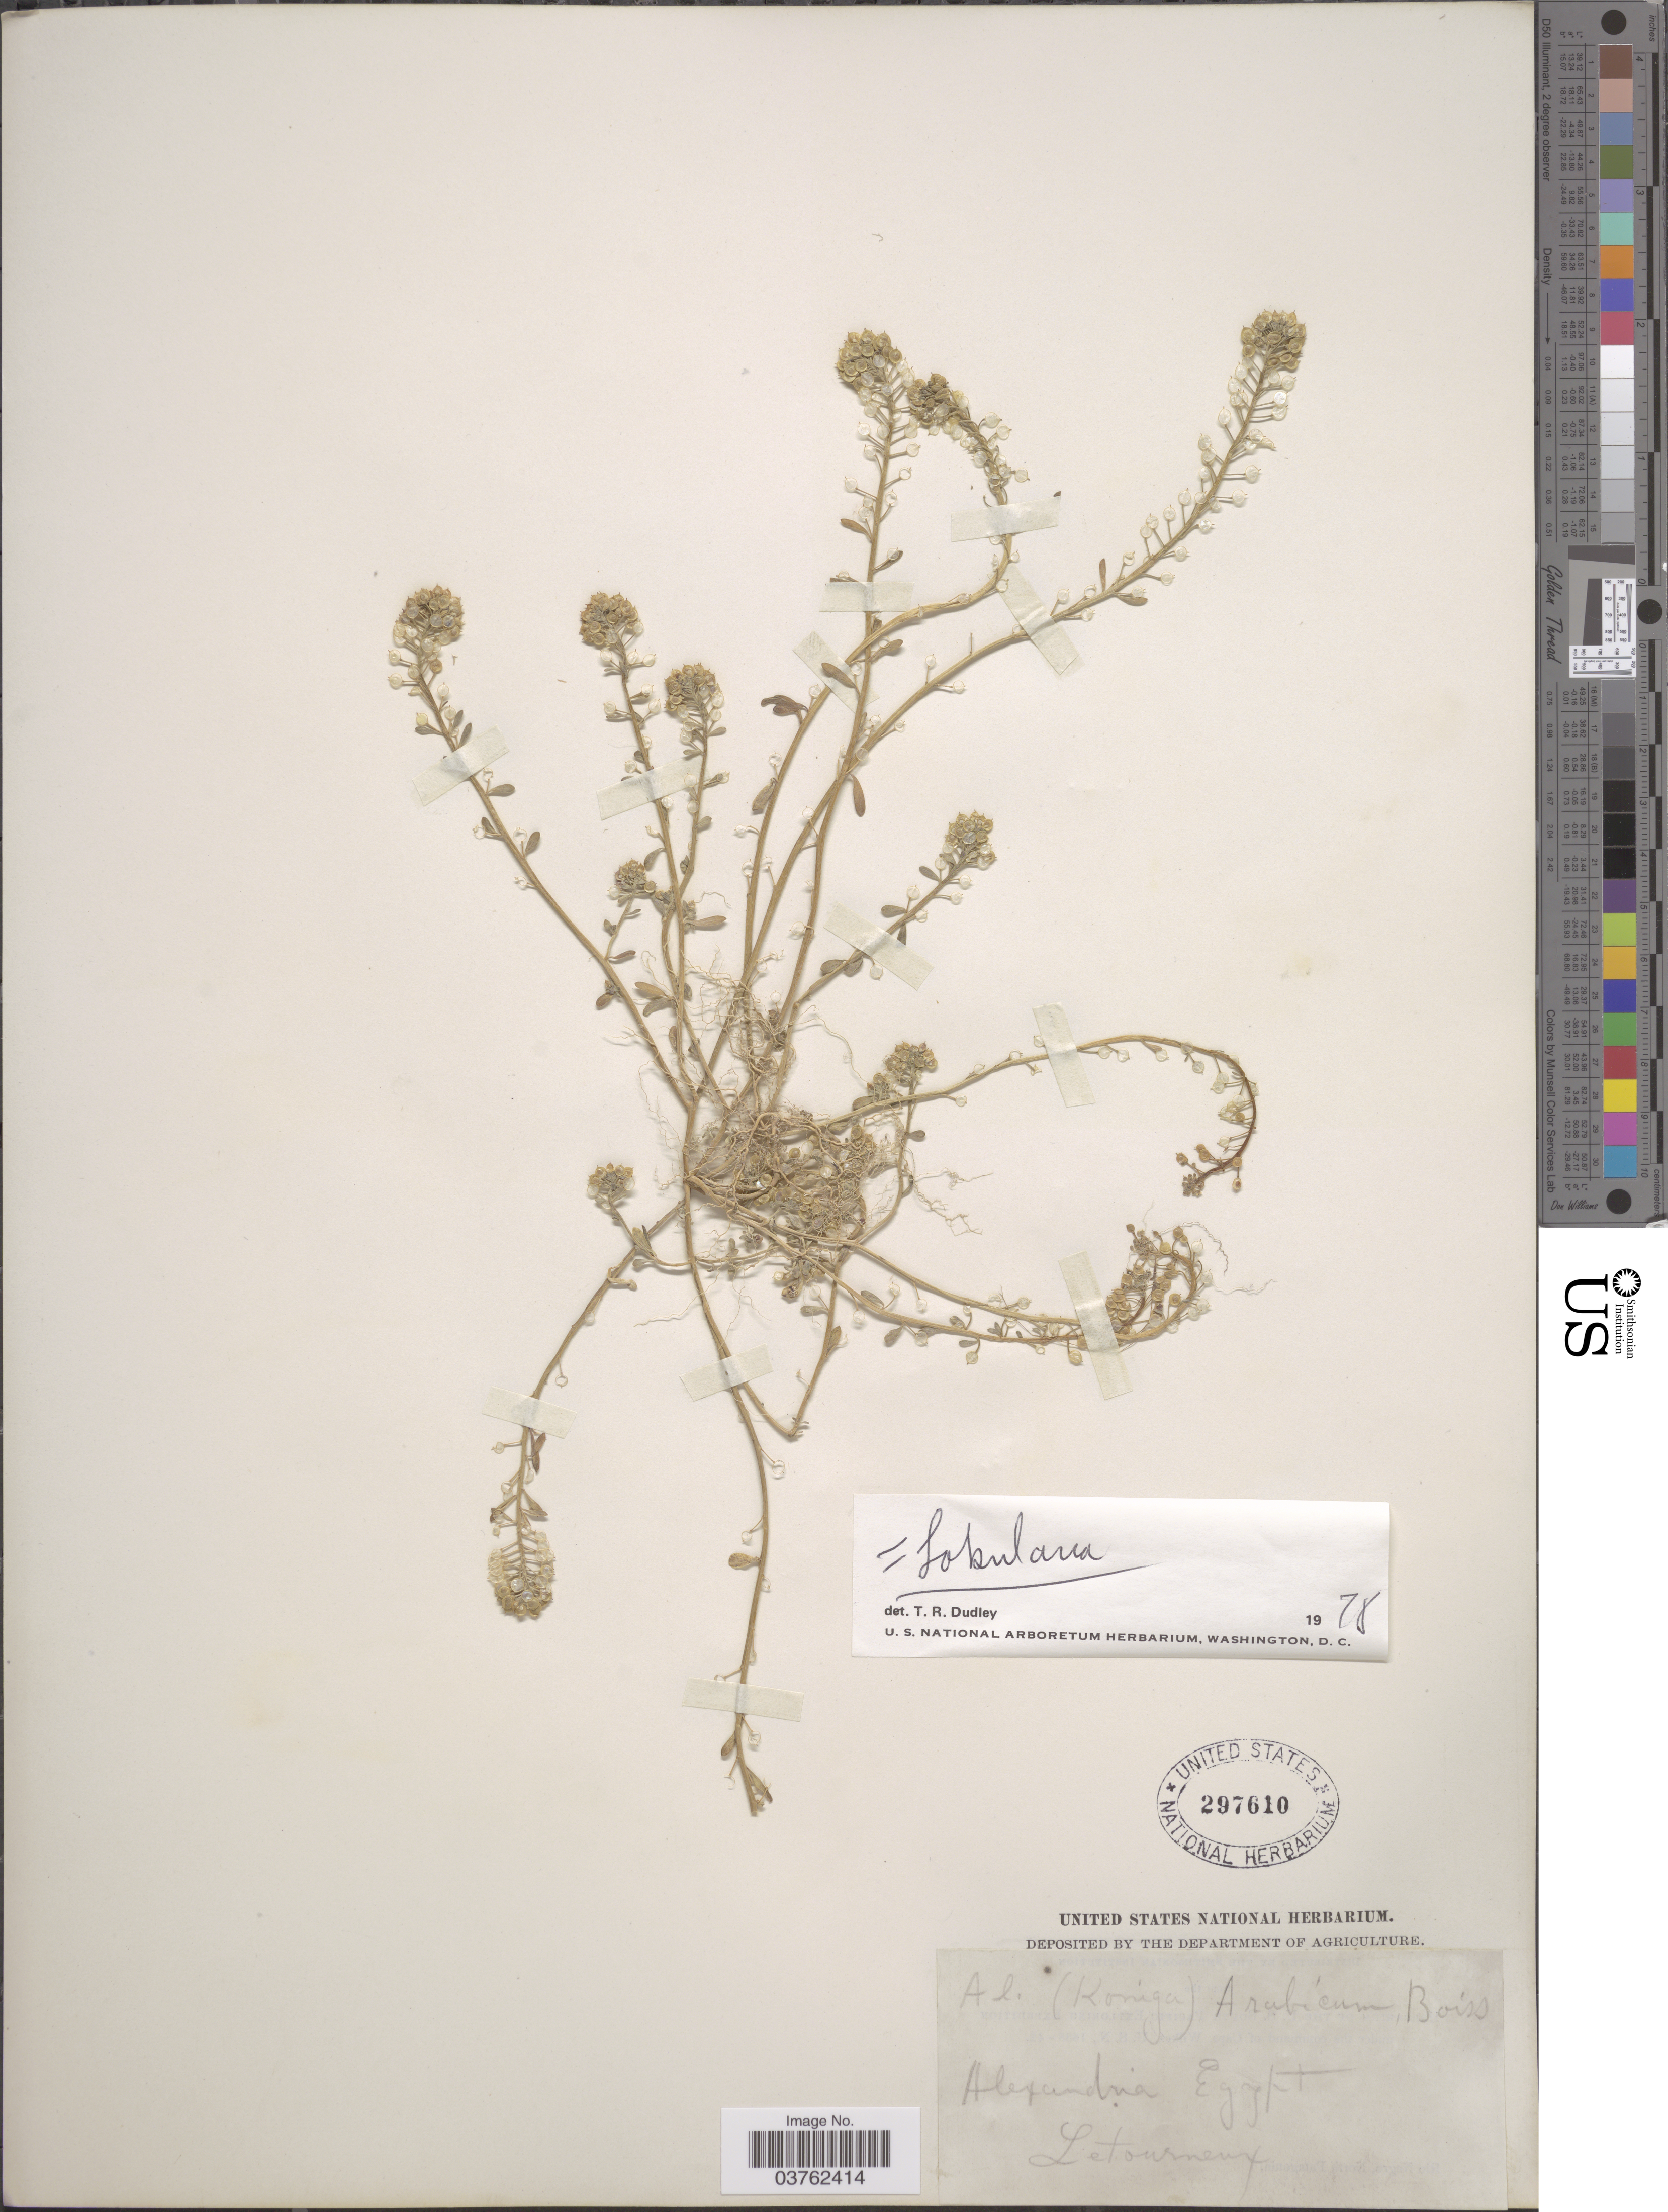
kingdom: Plantae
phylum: Tracheophyta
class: Magnoliopsida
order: Brassicales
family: Brassicaceae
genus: Alyssum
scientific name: Alyssum arabicum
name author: Durand & Schinz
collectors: Letourneux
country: Egypt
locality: Alexandria.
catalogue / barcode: US 297610